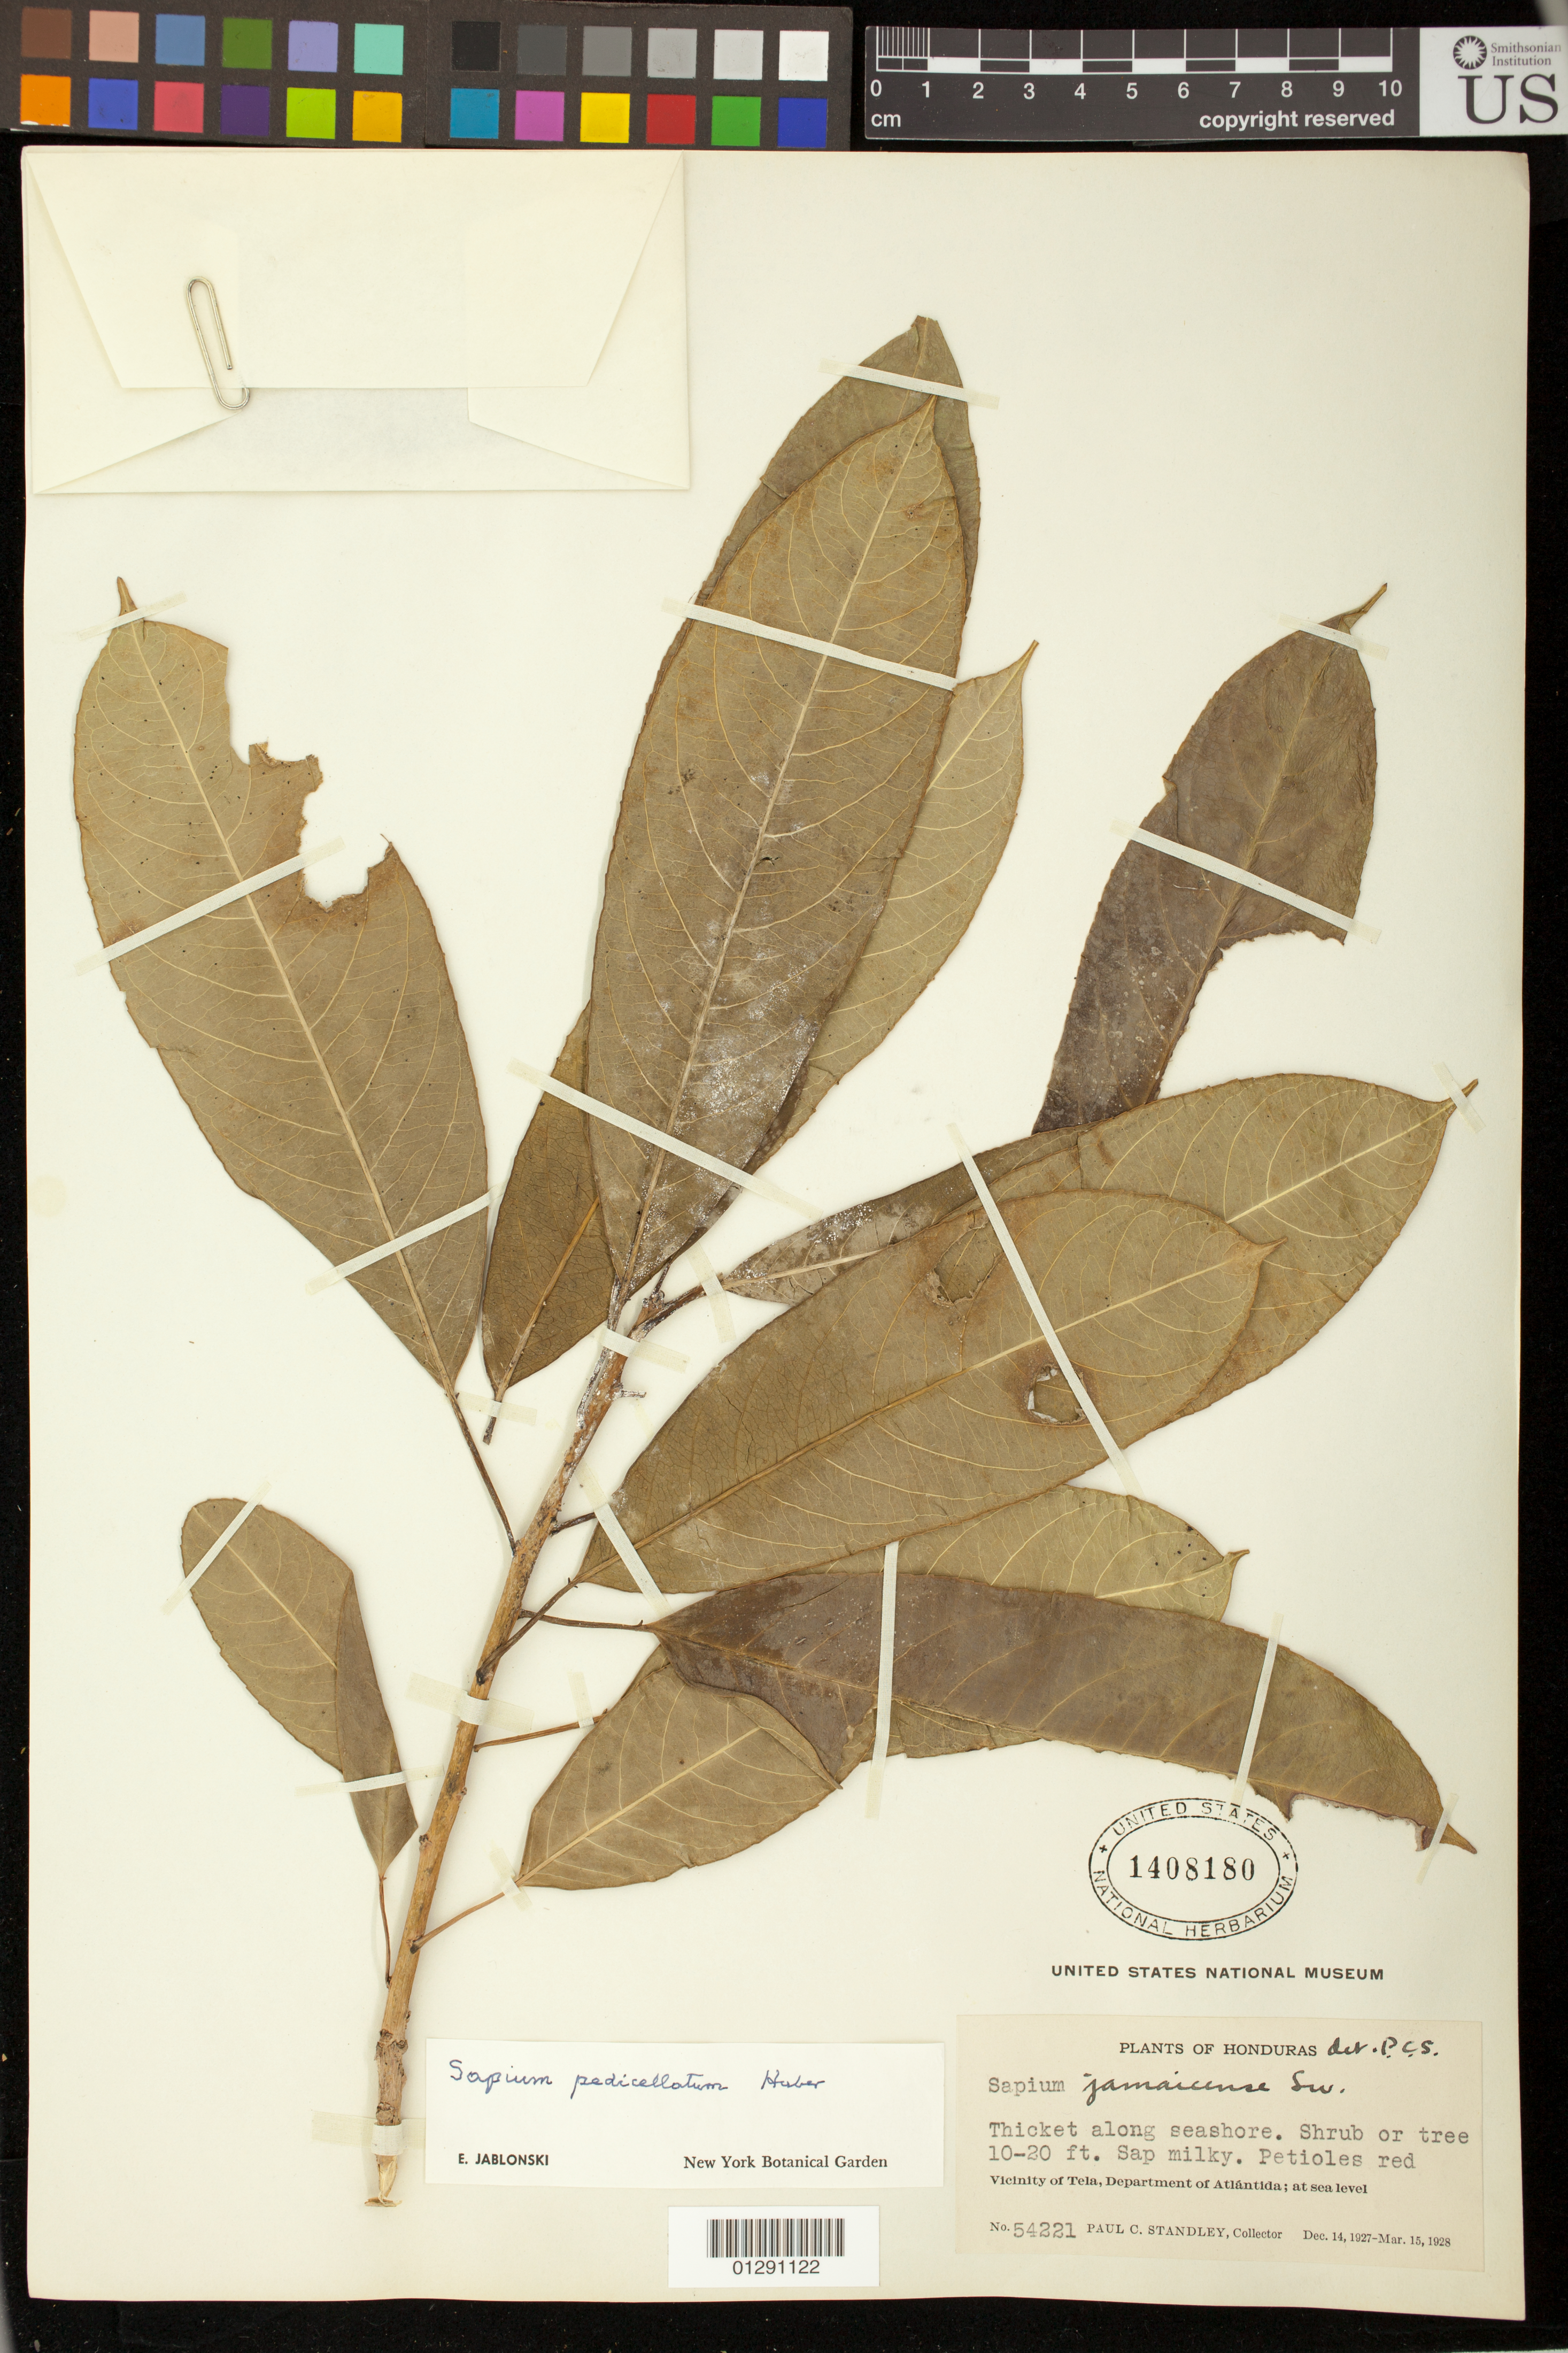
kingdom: Plantae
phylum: Tracheophyta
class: Magnoliopsida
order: Malpighiales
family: Euphorbiaceae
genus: Sapium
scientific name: Sapium pedicellatum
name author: Huber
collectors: P. C. Standley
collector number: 54221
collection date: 1927-12-14/1928-03-15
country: Honduras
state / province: Atlántida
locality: Vicinity of Tela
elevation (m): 0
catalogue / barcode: US 1408180